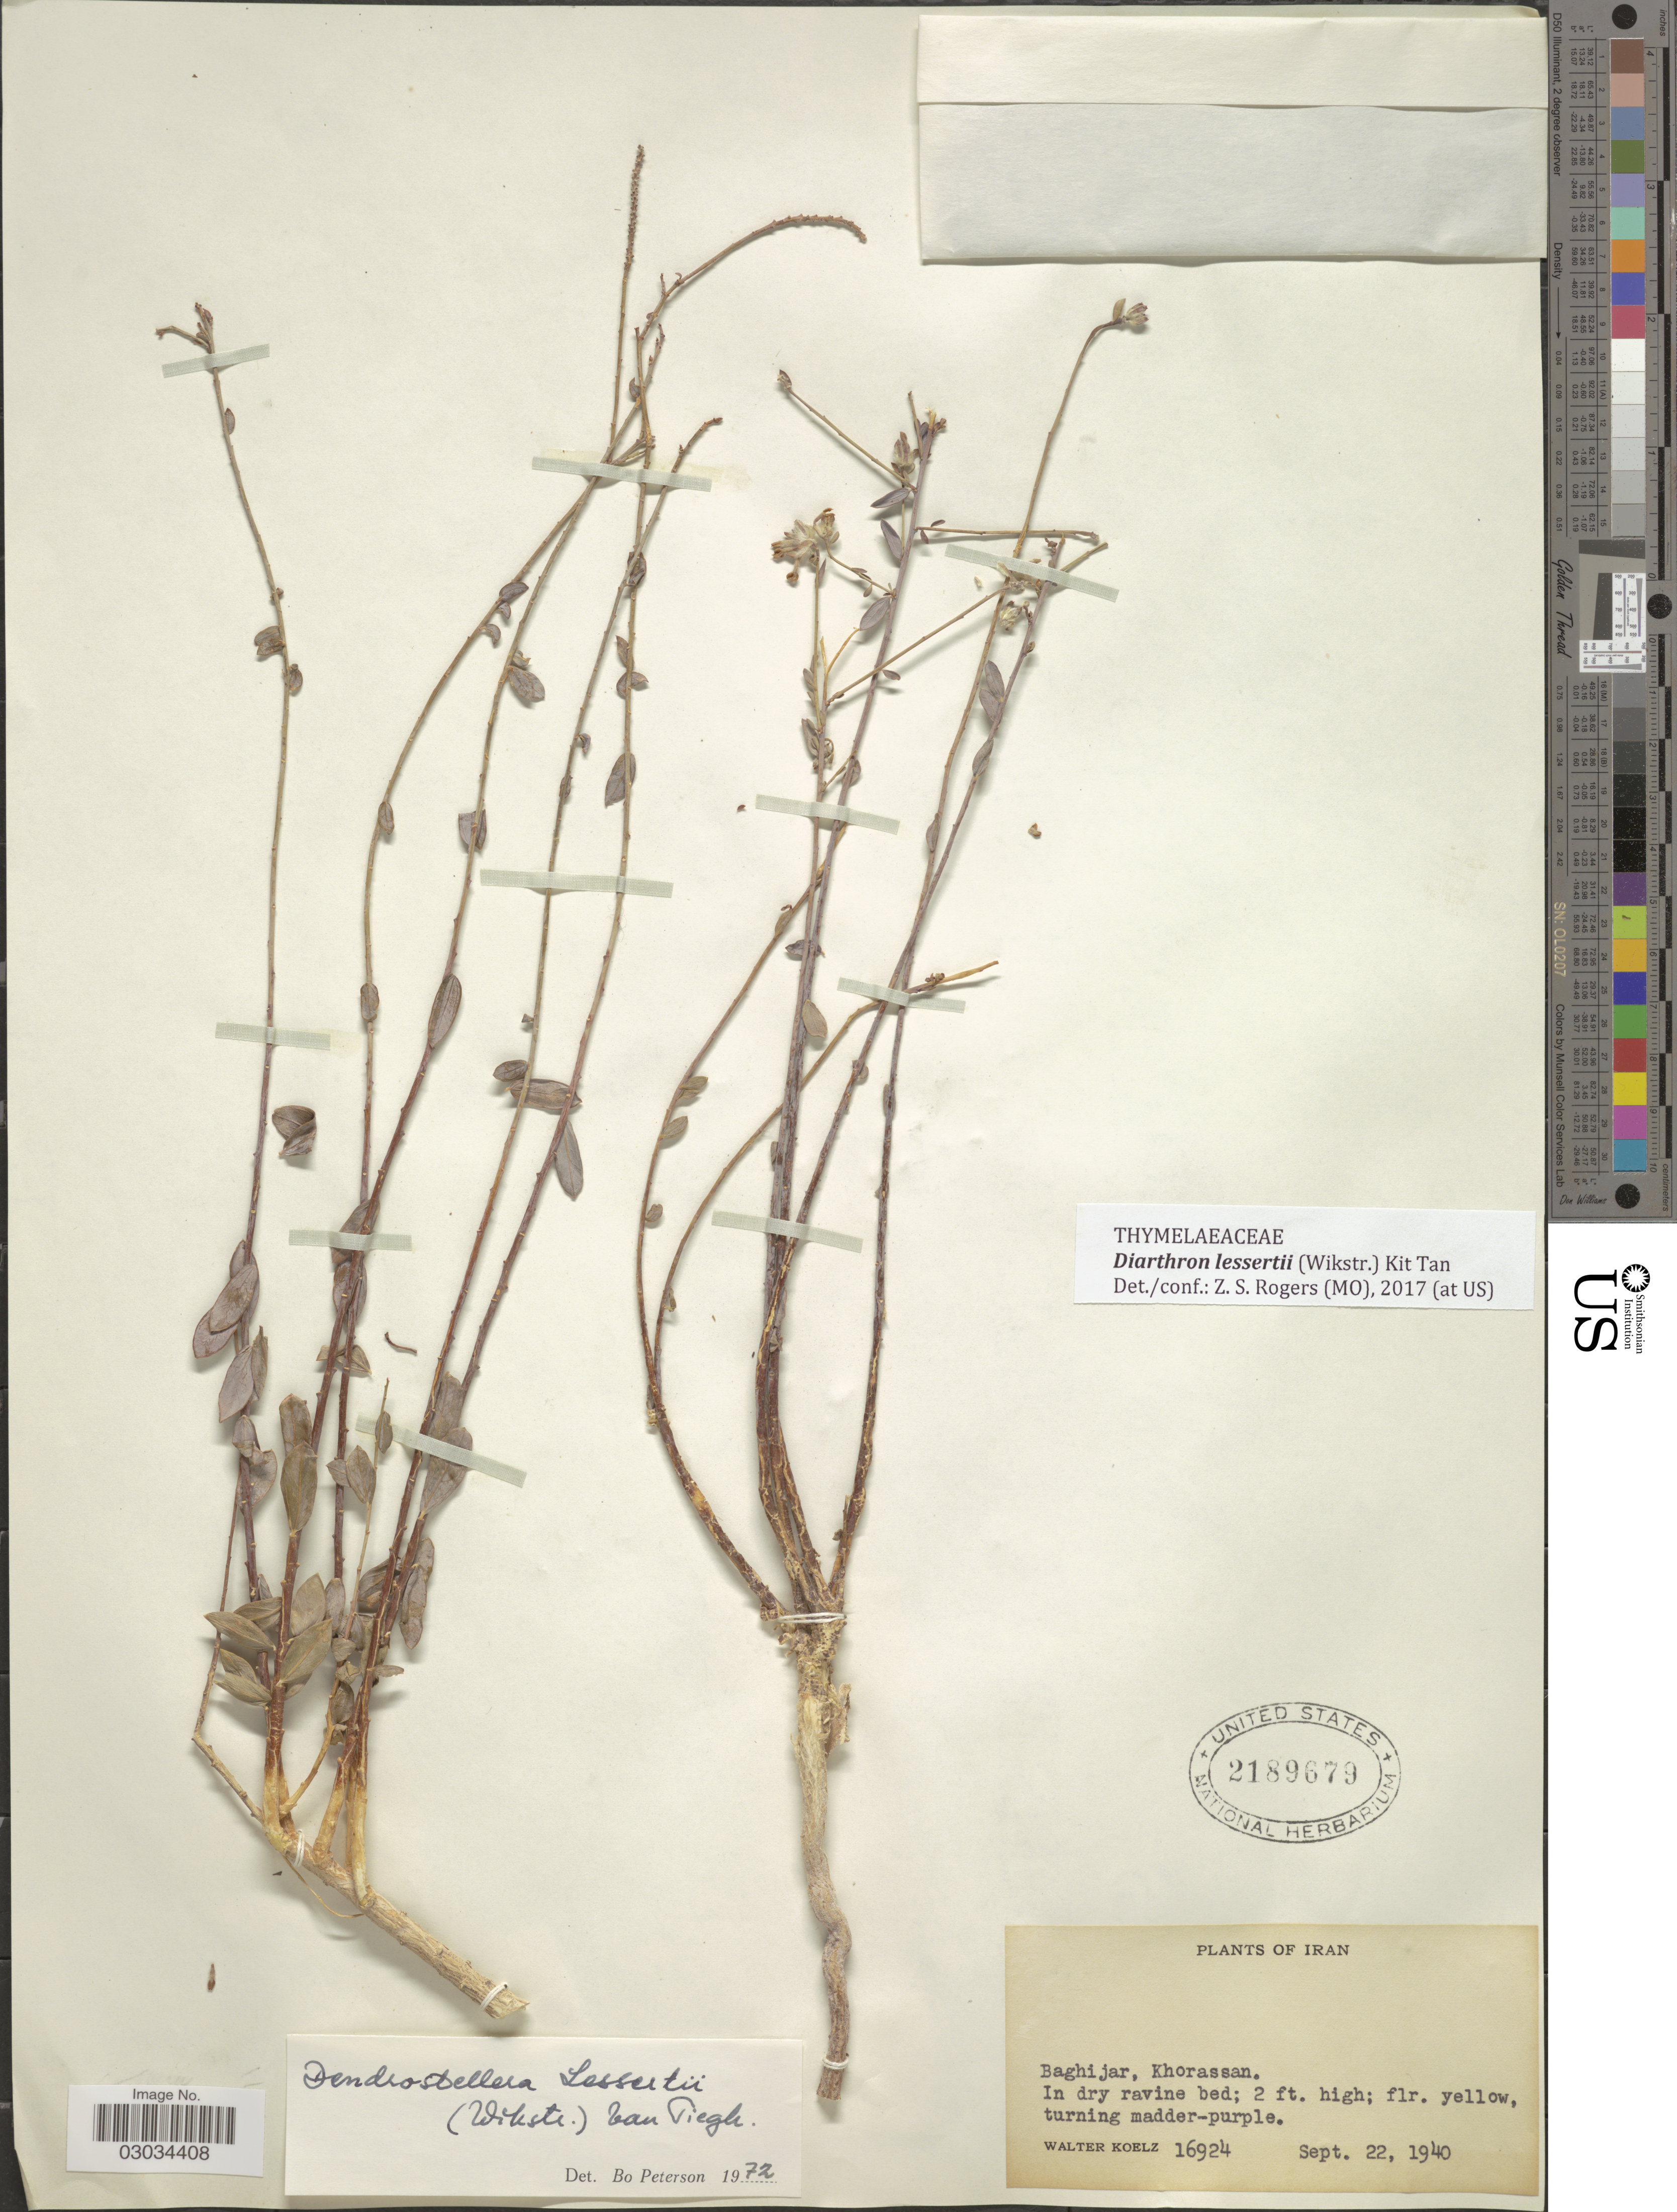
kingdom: Plantae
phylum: Tracheophyta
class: Magnoliopsida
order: Malvales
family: Thymelaeaceae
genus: Diarthron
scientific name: Diarthron lessertii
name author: (Wikstr.) Kit Tan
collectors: W. N. Koelz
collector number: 16924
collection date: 1940-09-22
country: Iran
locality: Baghijar, Khorossan.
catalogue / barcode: US 2189679